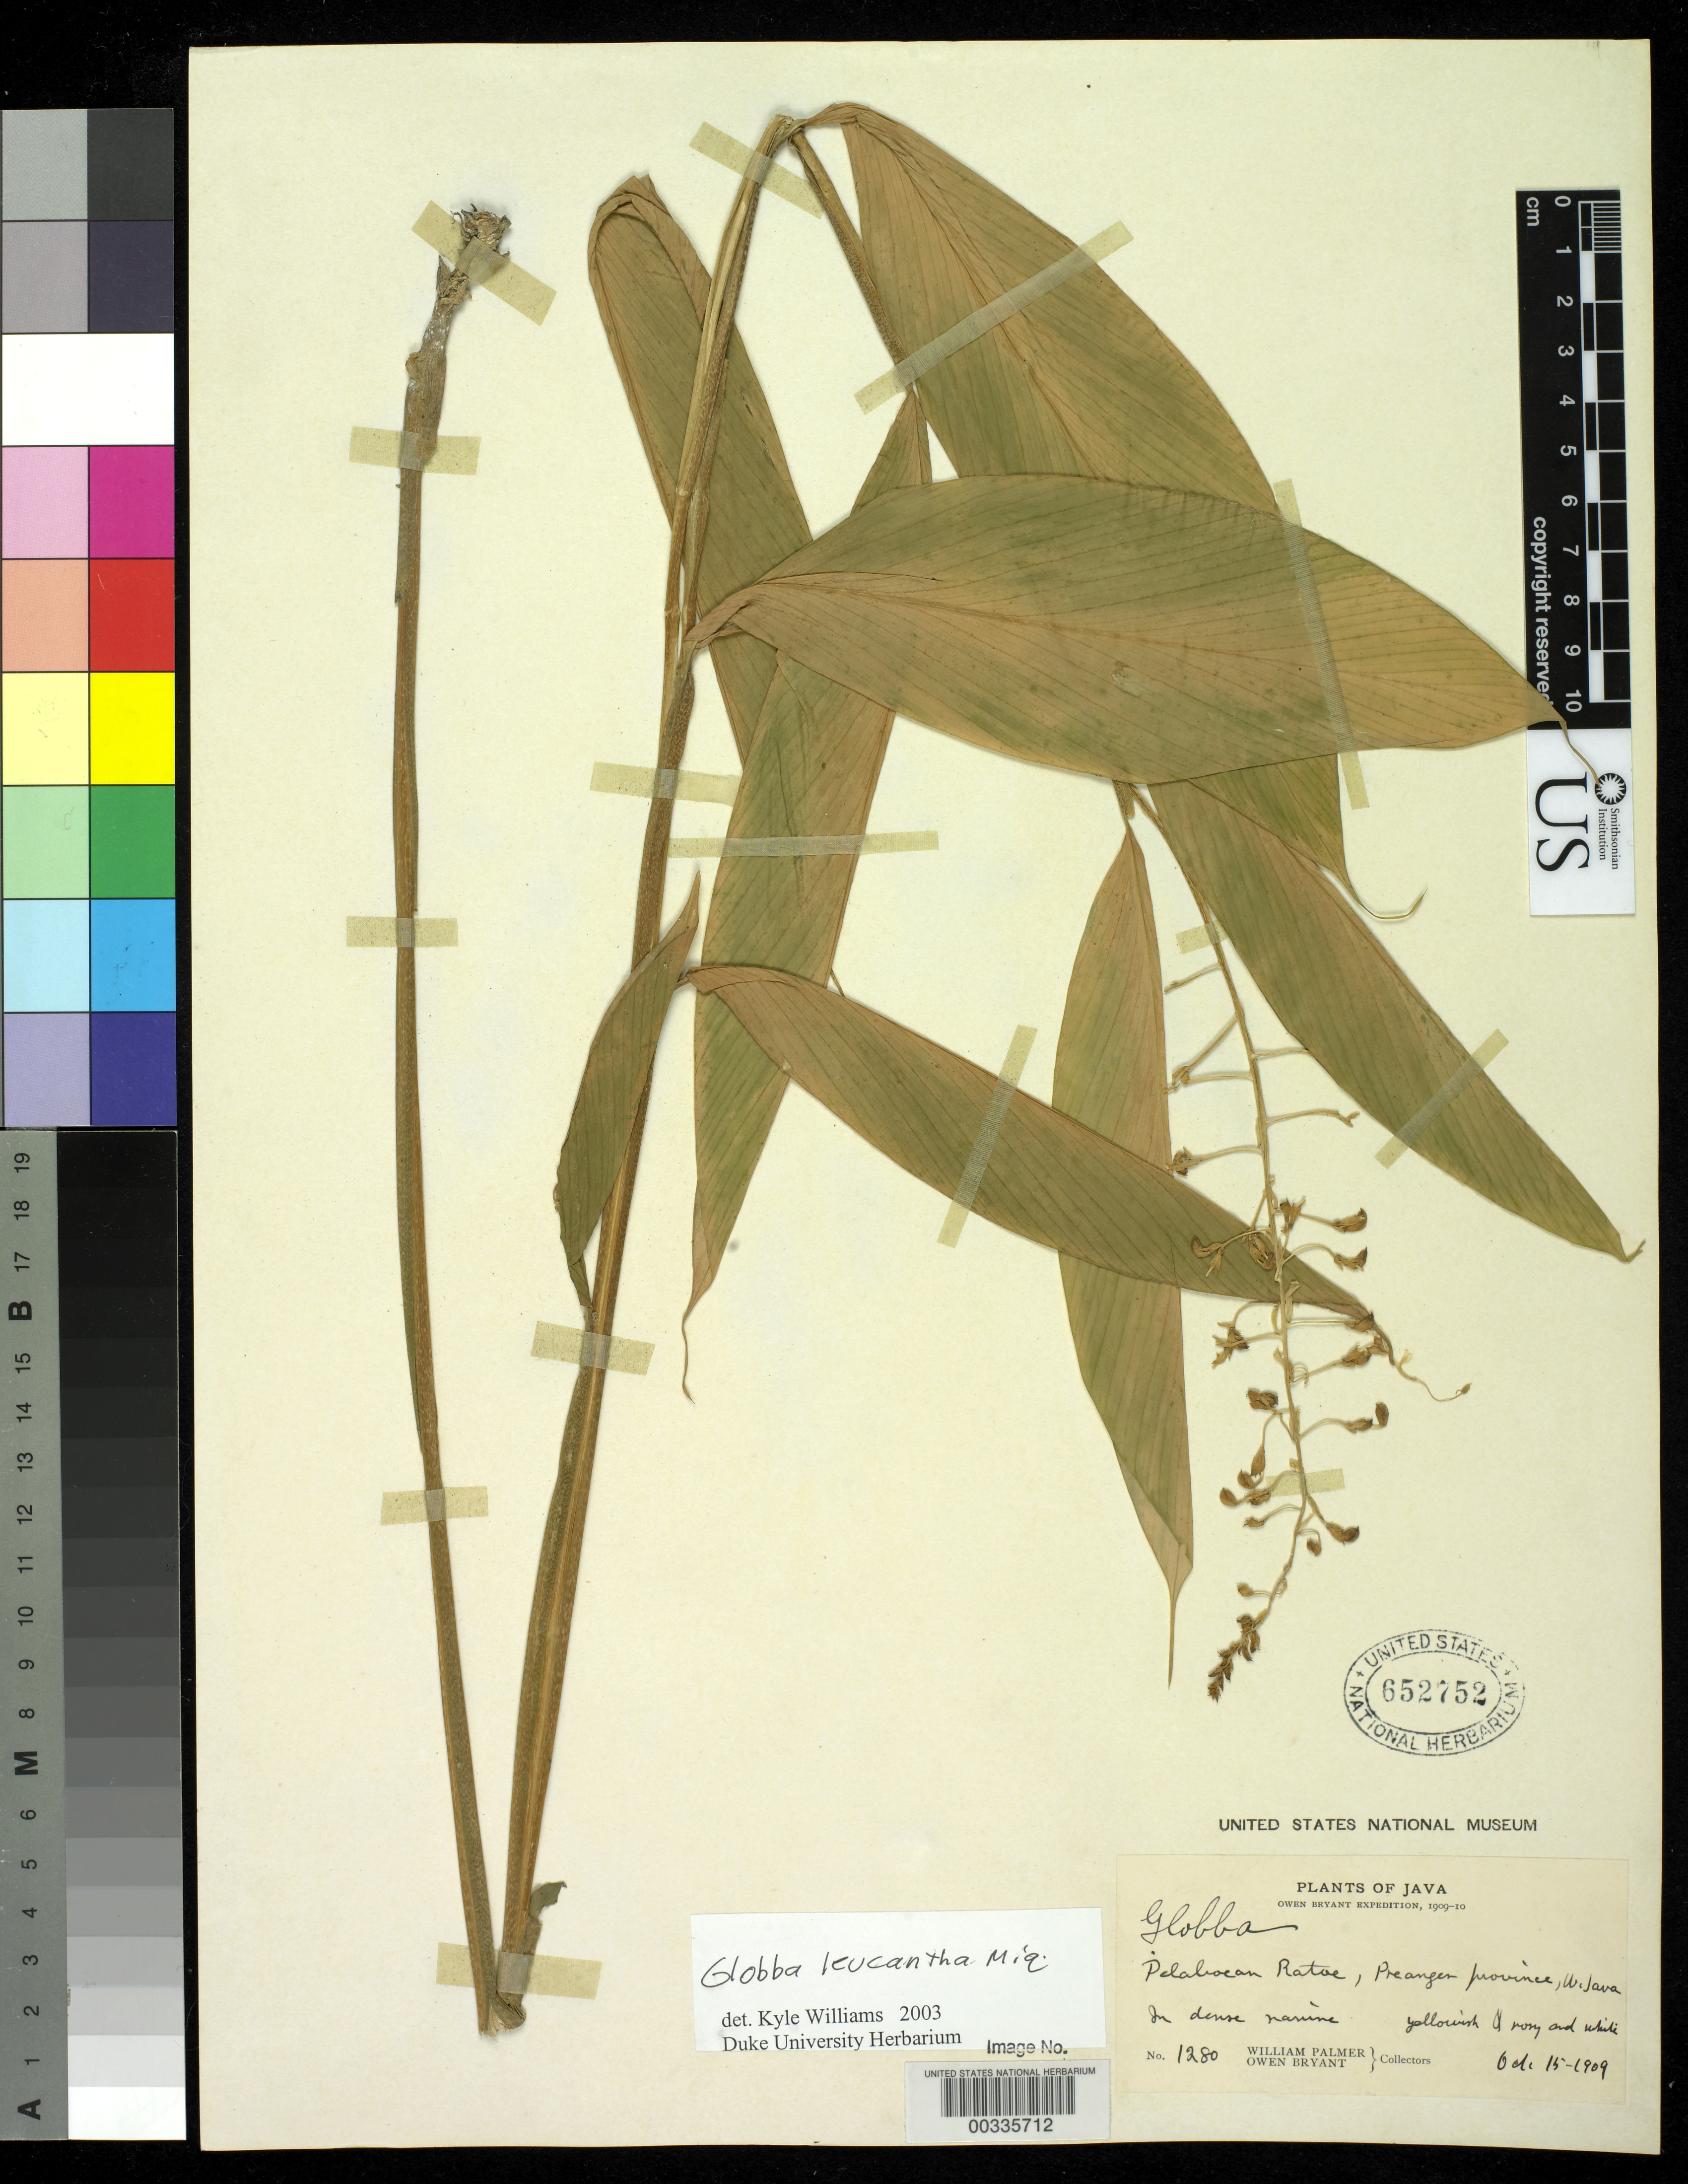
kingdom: Plantae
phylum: Tracheophyta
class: Liliopsida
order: Zingiberales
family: Zingiberaceae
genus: Globba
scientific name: Globba leucantha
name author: Miq.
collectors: W. Palmer & O. Bryant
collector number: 1280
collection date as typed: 15 Oct 1909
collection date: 1909-10-15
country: Indonesia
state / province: Java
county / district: Jawa Barat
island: Java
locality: Pelaboean Ratoe, Preanger Prov.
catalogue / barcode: US 652752